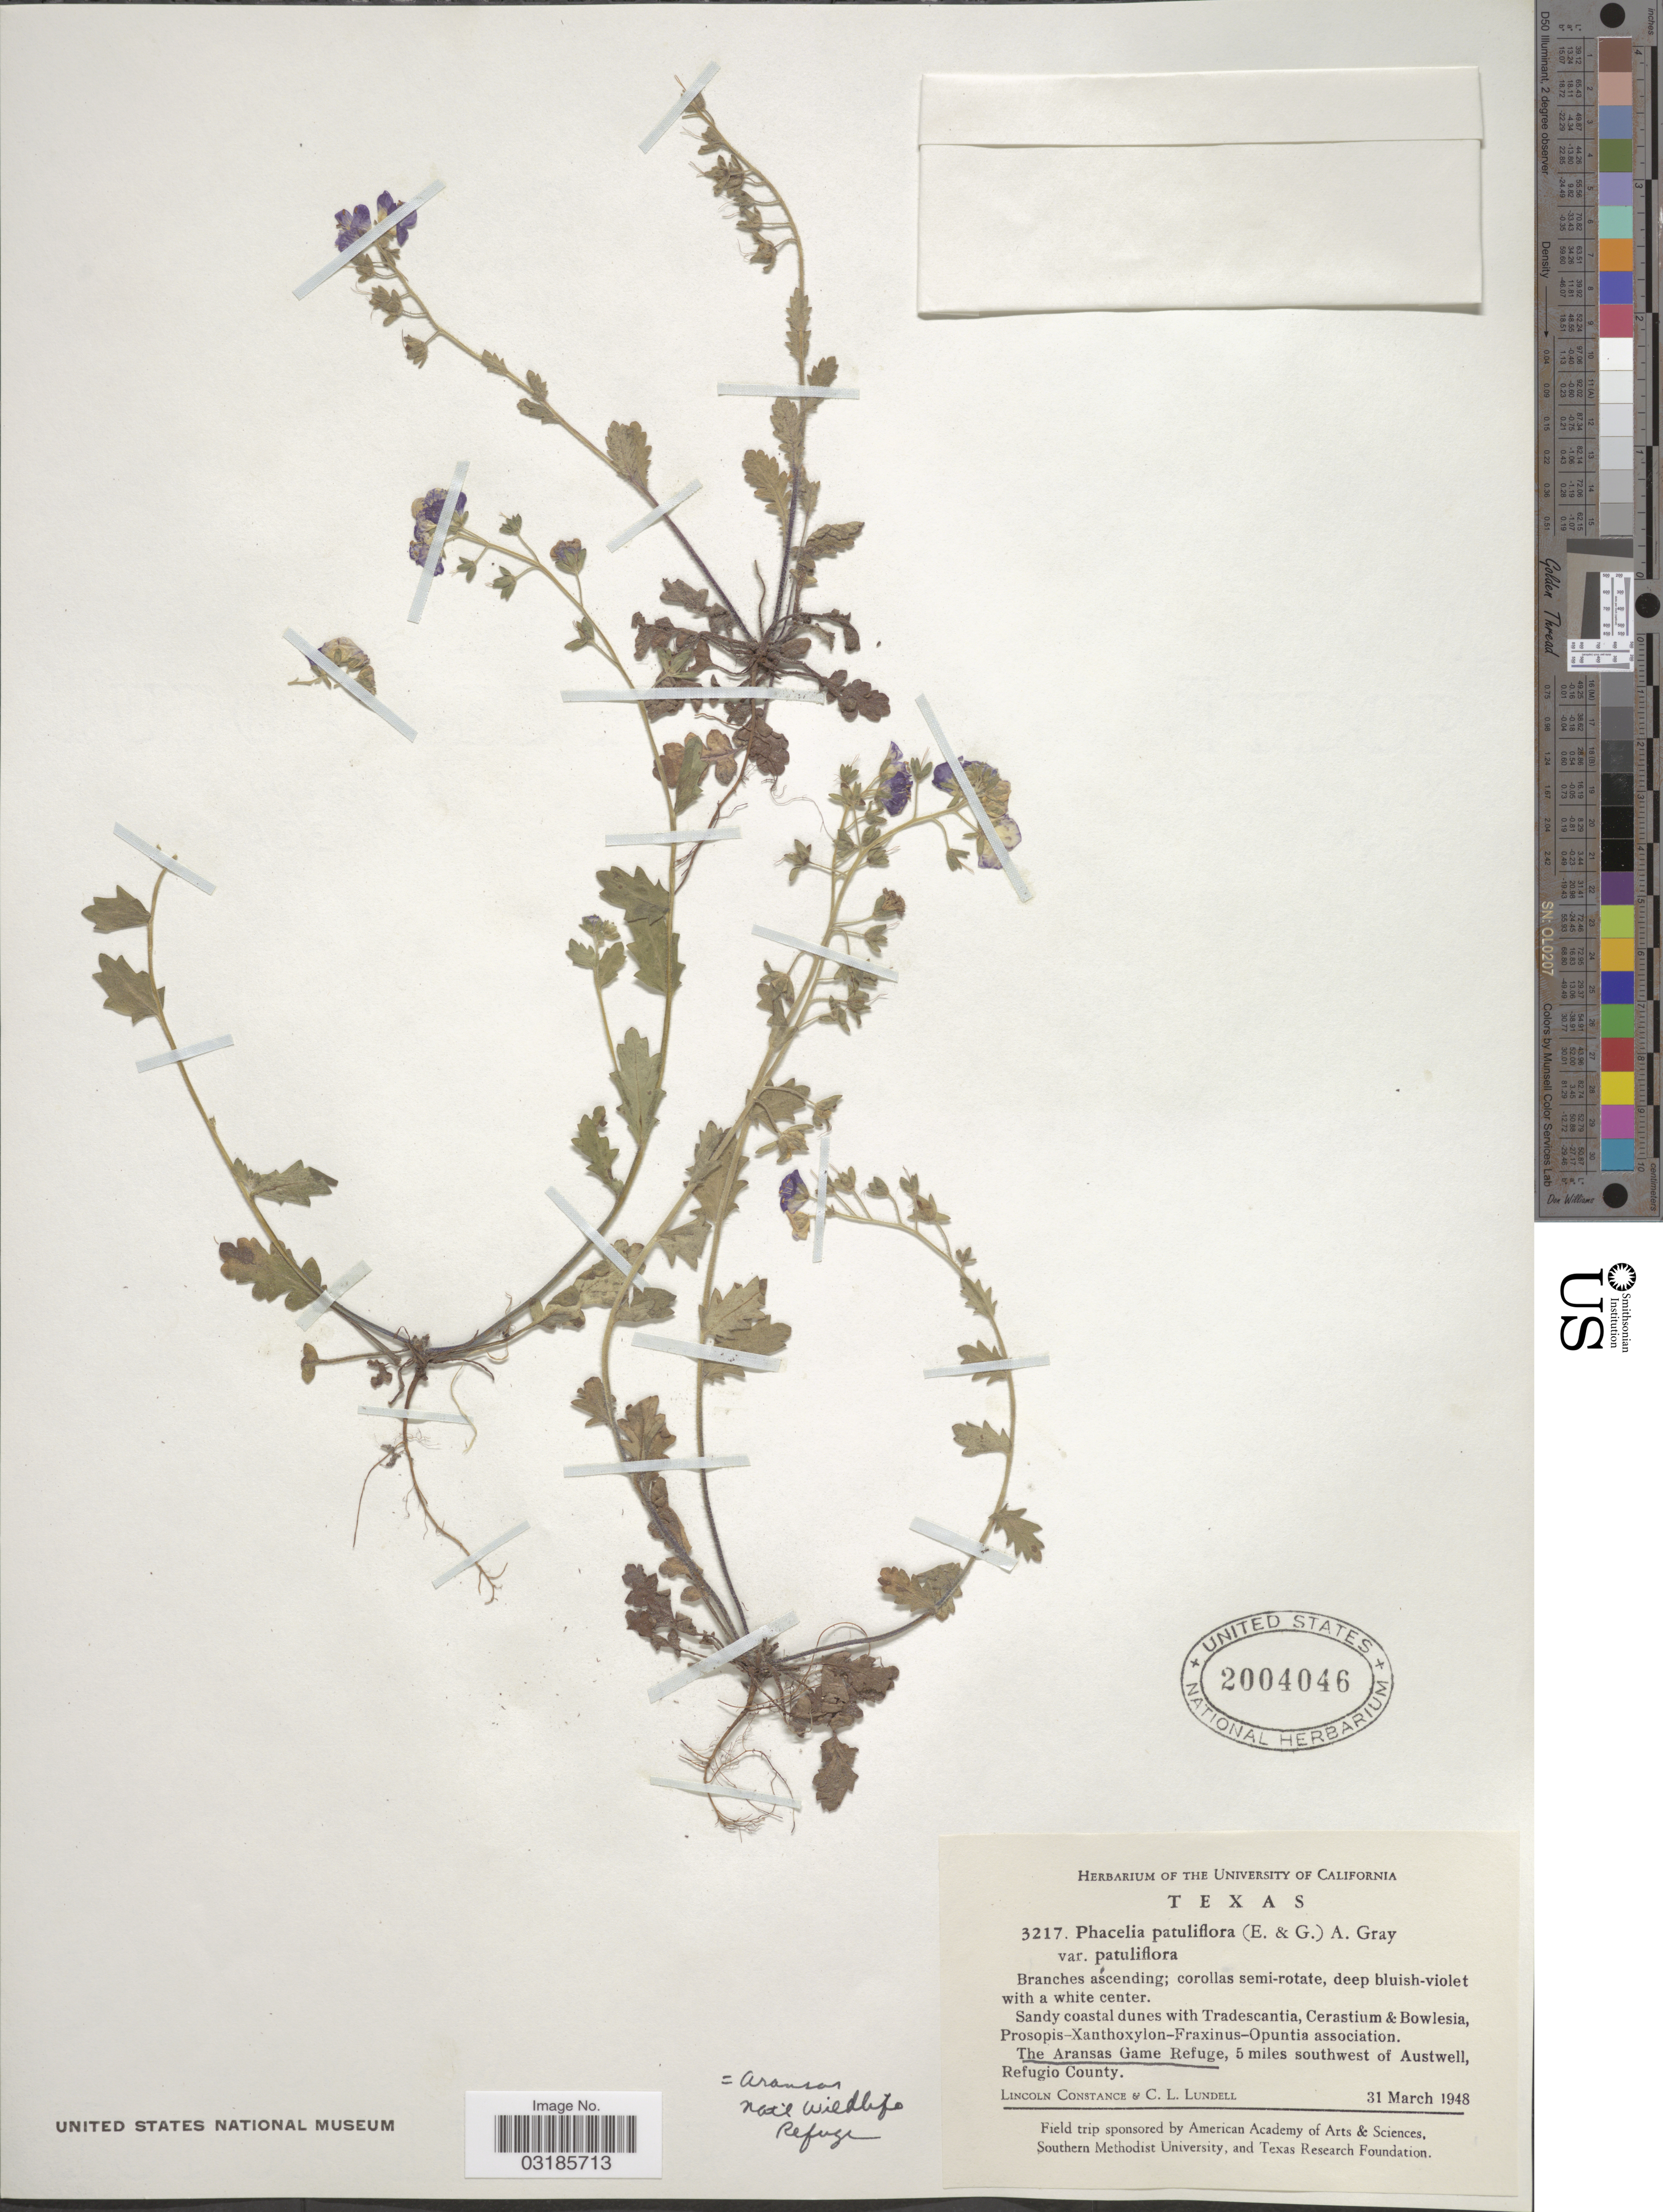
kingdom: Plantae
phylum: Tracheophyta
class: Magnoliopsida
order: Boraginales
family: Hydrophyllaceae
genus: Phacelia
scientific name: Phacelia patuliflora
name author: (Engelm. & A. Gray) A. Gray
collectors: L. Constance & C. L. Lundell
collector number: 3217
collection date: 1948-03-31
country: United States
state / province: Texas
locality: The Aransas Game Refuge, 5 miles southwest of Austwell, Refugio County. Aransas Nat'l Wildlife Refuge.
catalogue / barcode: US 2004046